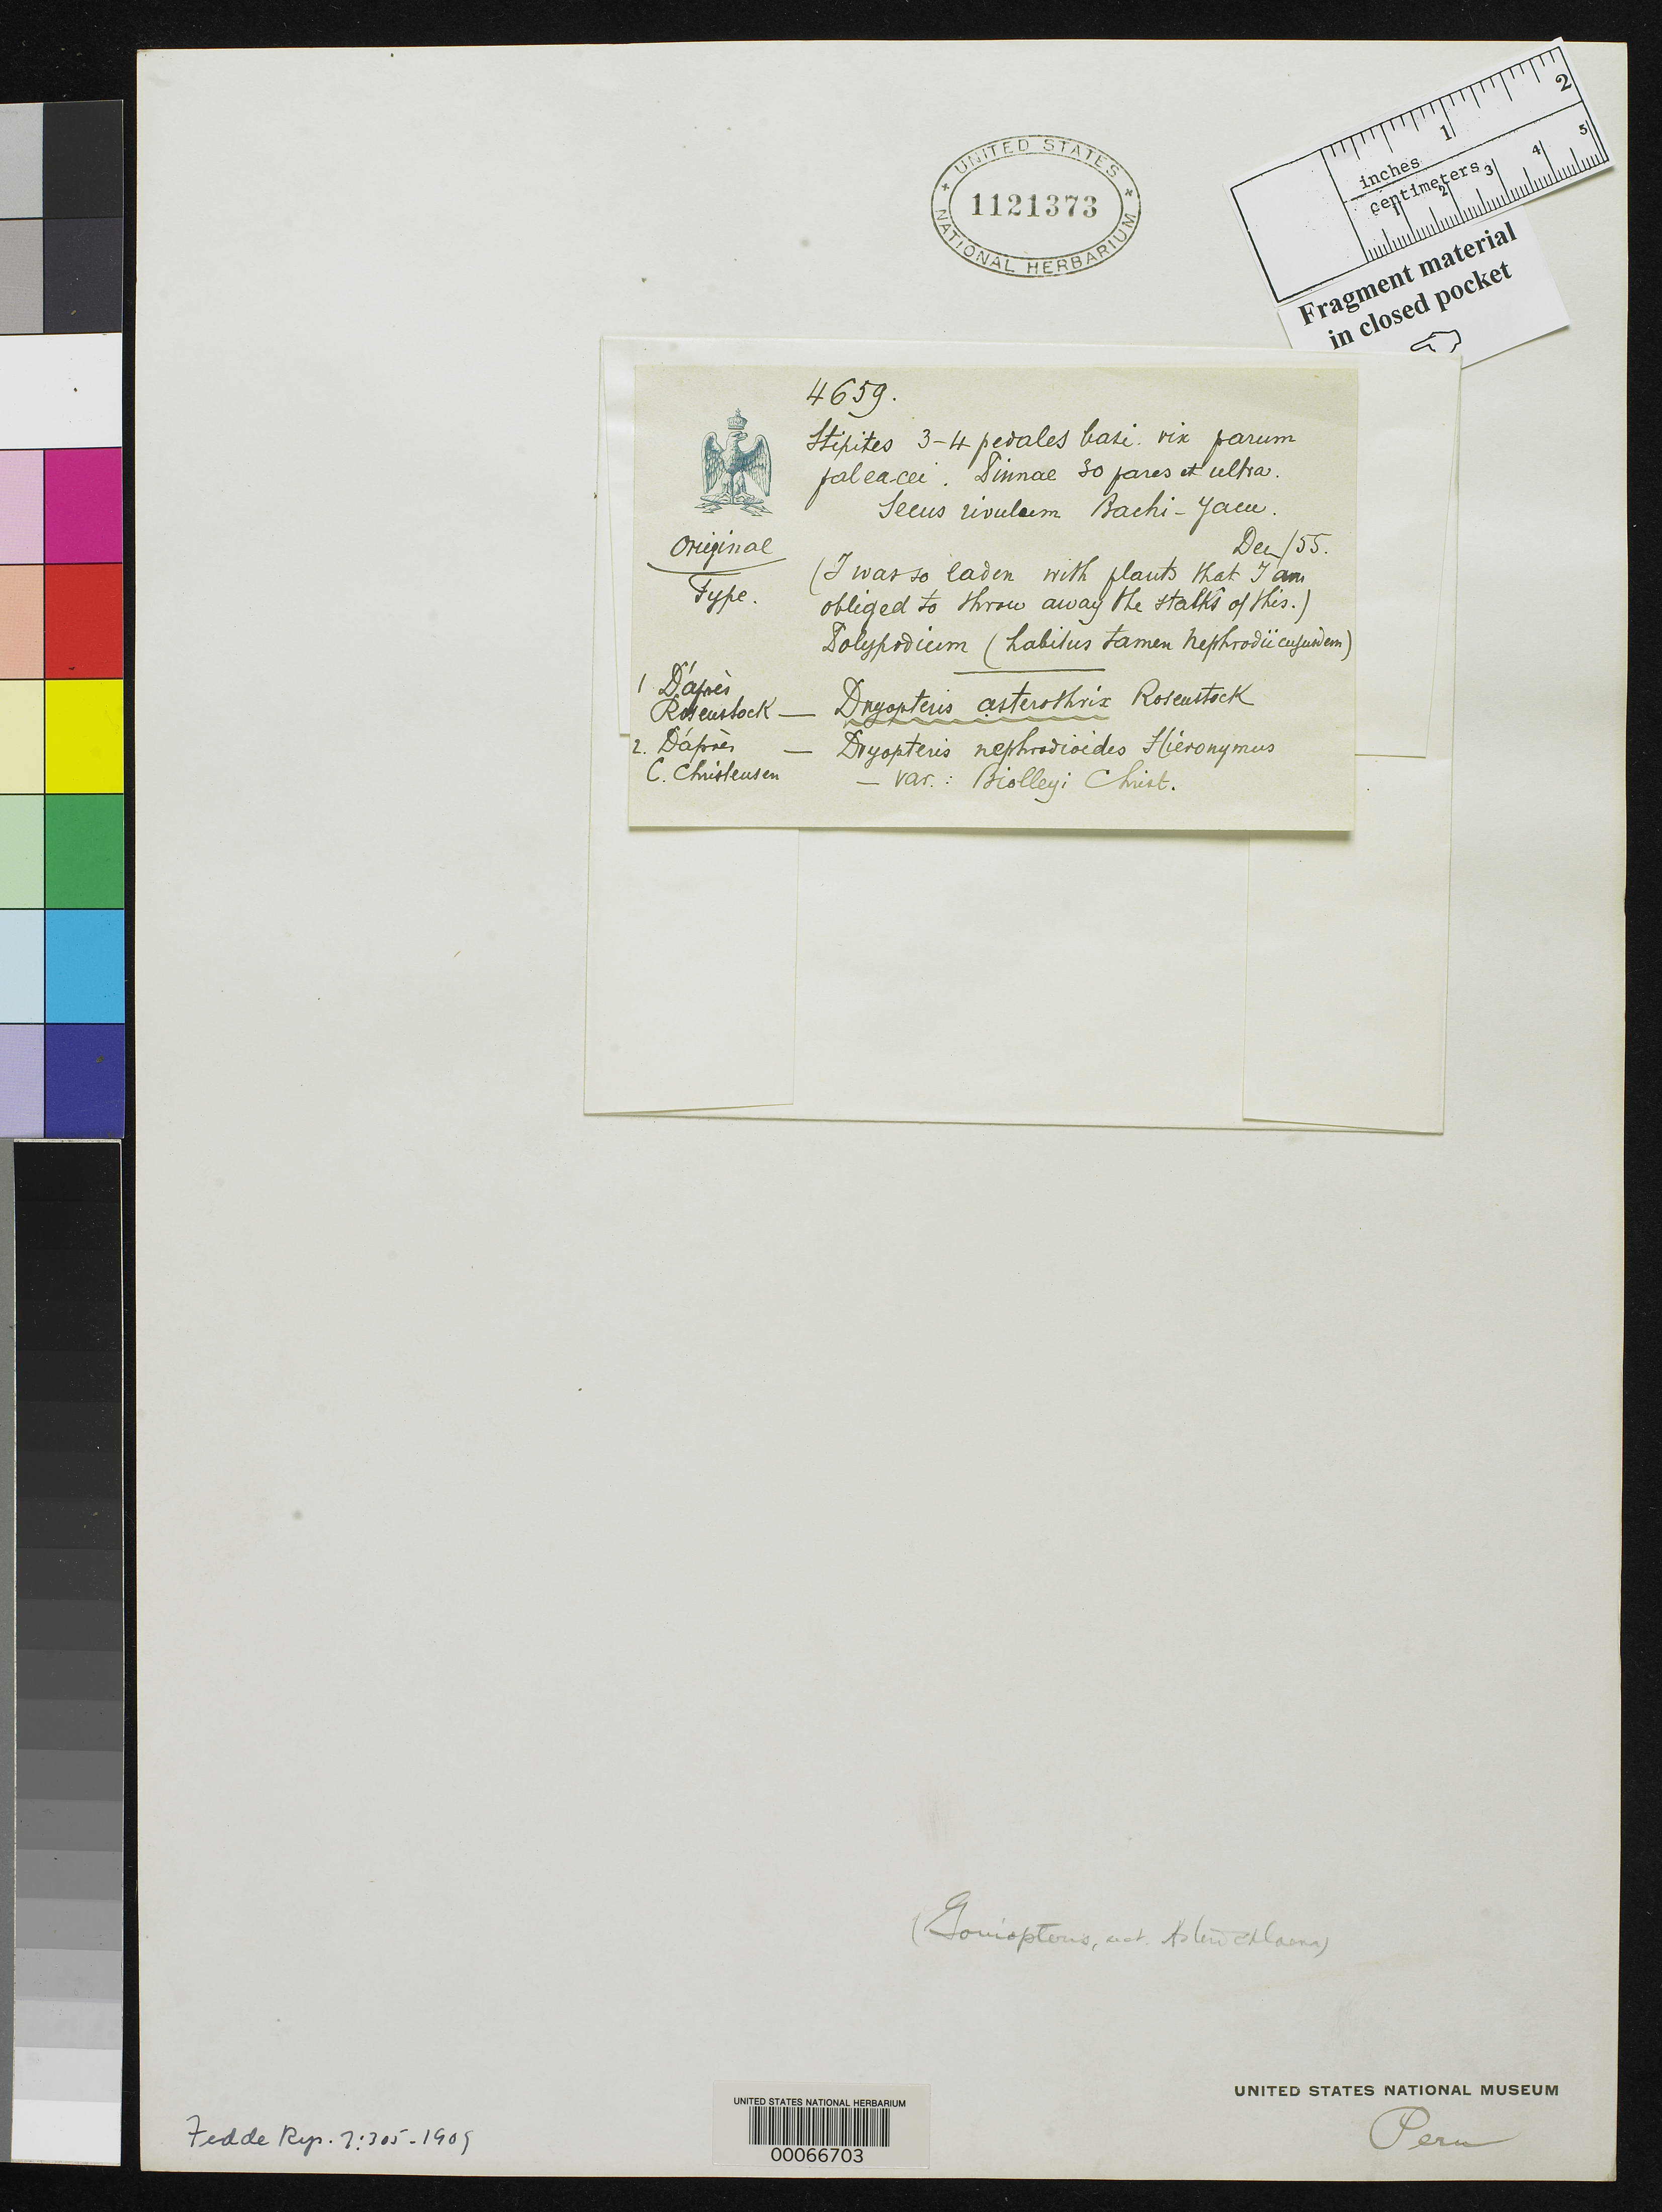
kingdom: Plantae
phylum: Tracheophyta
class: Polypodiopsida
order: Polypodiales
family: Dryopteridaceae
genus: Dryopteris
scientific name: Dryopteris asterothrix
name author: Rosenst.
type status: Isotype Fragment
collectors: R. Spruce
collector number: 4659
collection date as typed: Dec 1855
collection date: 1855-12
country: Ecuador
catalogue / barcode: US 1121373